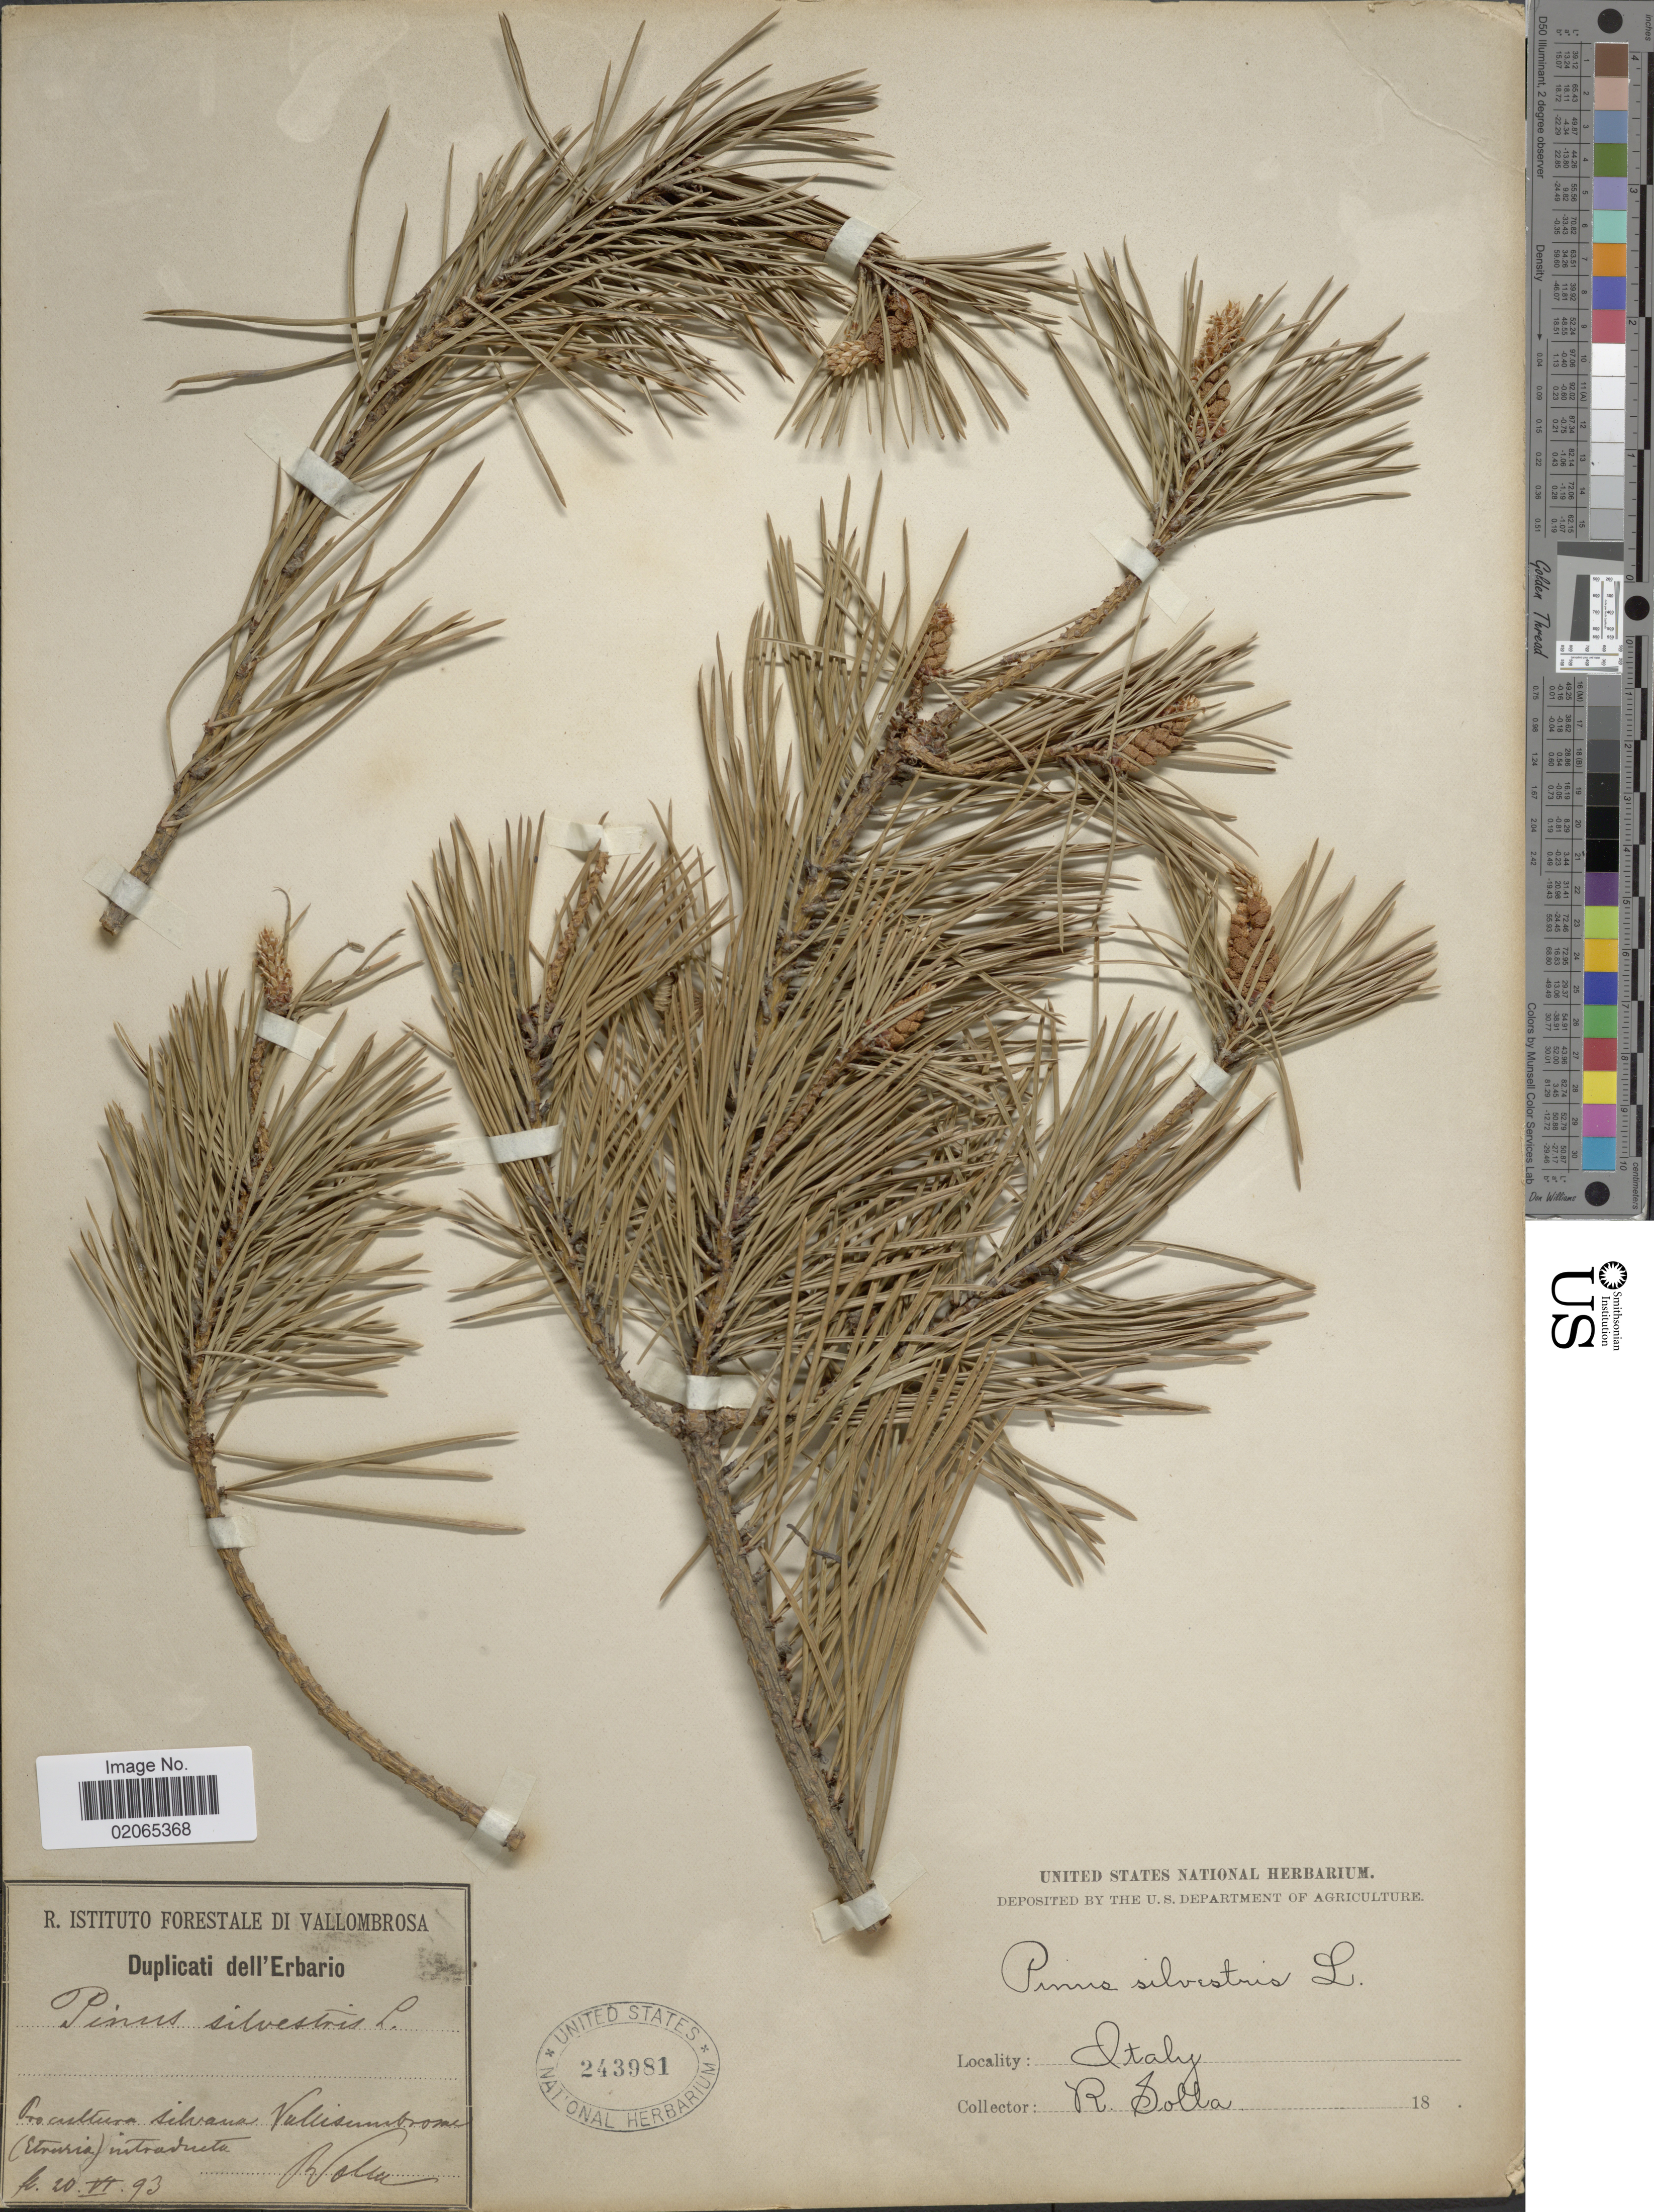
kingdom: Plantae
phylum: Tracheophyta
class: Pinopsida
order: Pinales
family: Pinaceae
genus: Pinus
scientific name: Pinus sylvestris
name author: L.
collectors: R. Solla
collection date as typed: Transcribed d/m/y: 20/6/93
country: Italy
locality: Pro cultura silvana Vallisumbrom (Etnuria) intradute. [interpreted]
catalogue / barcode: US 243981